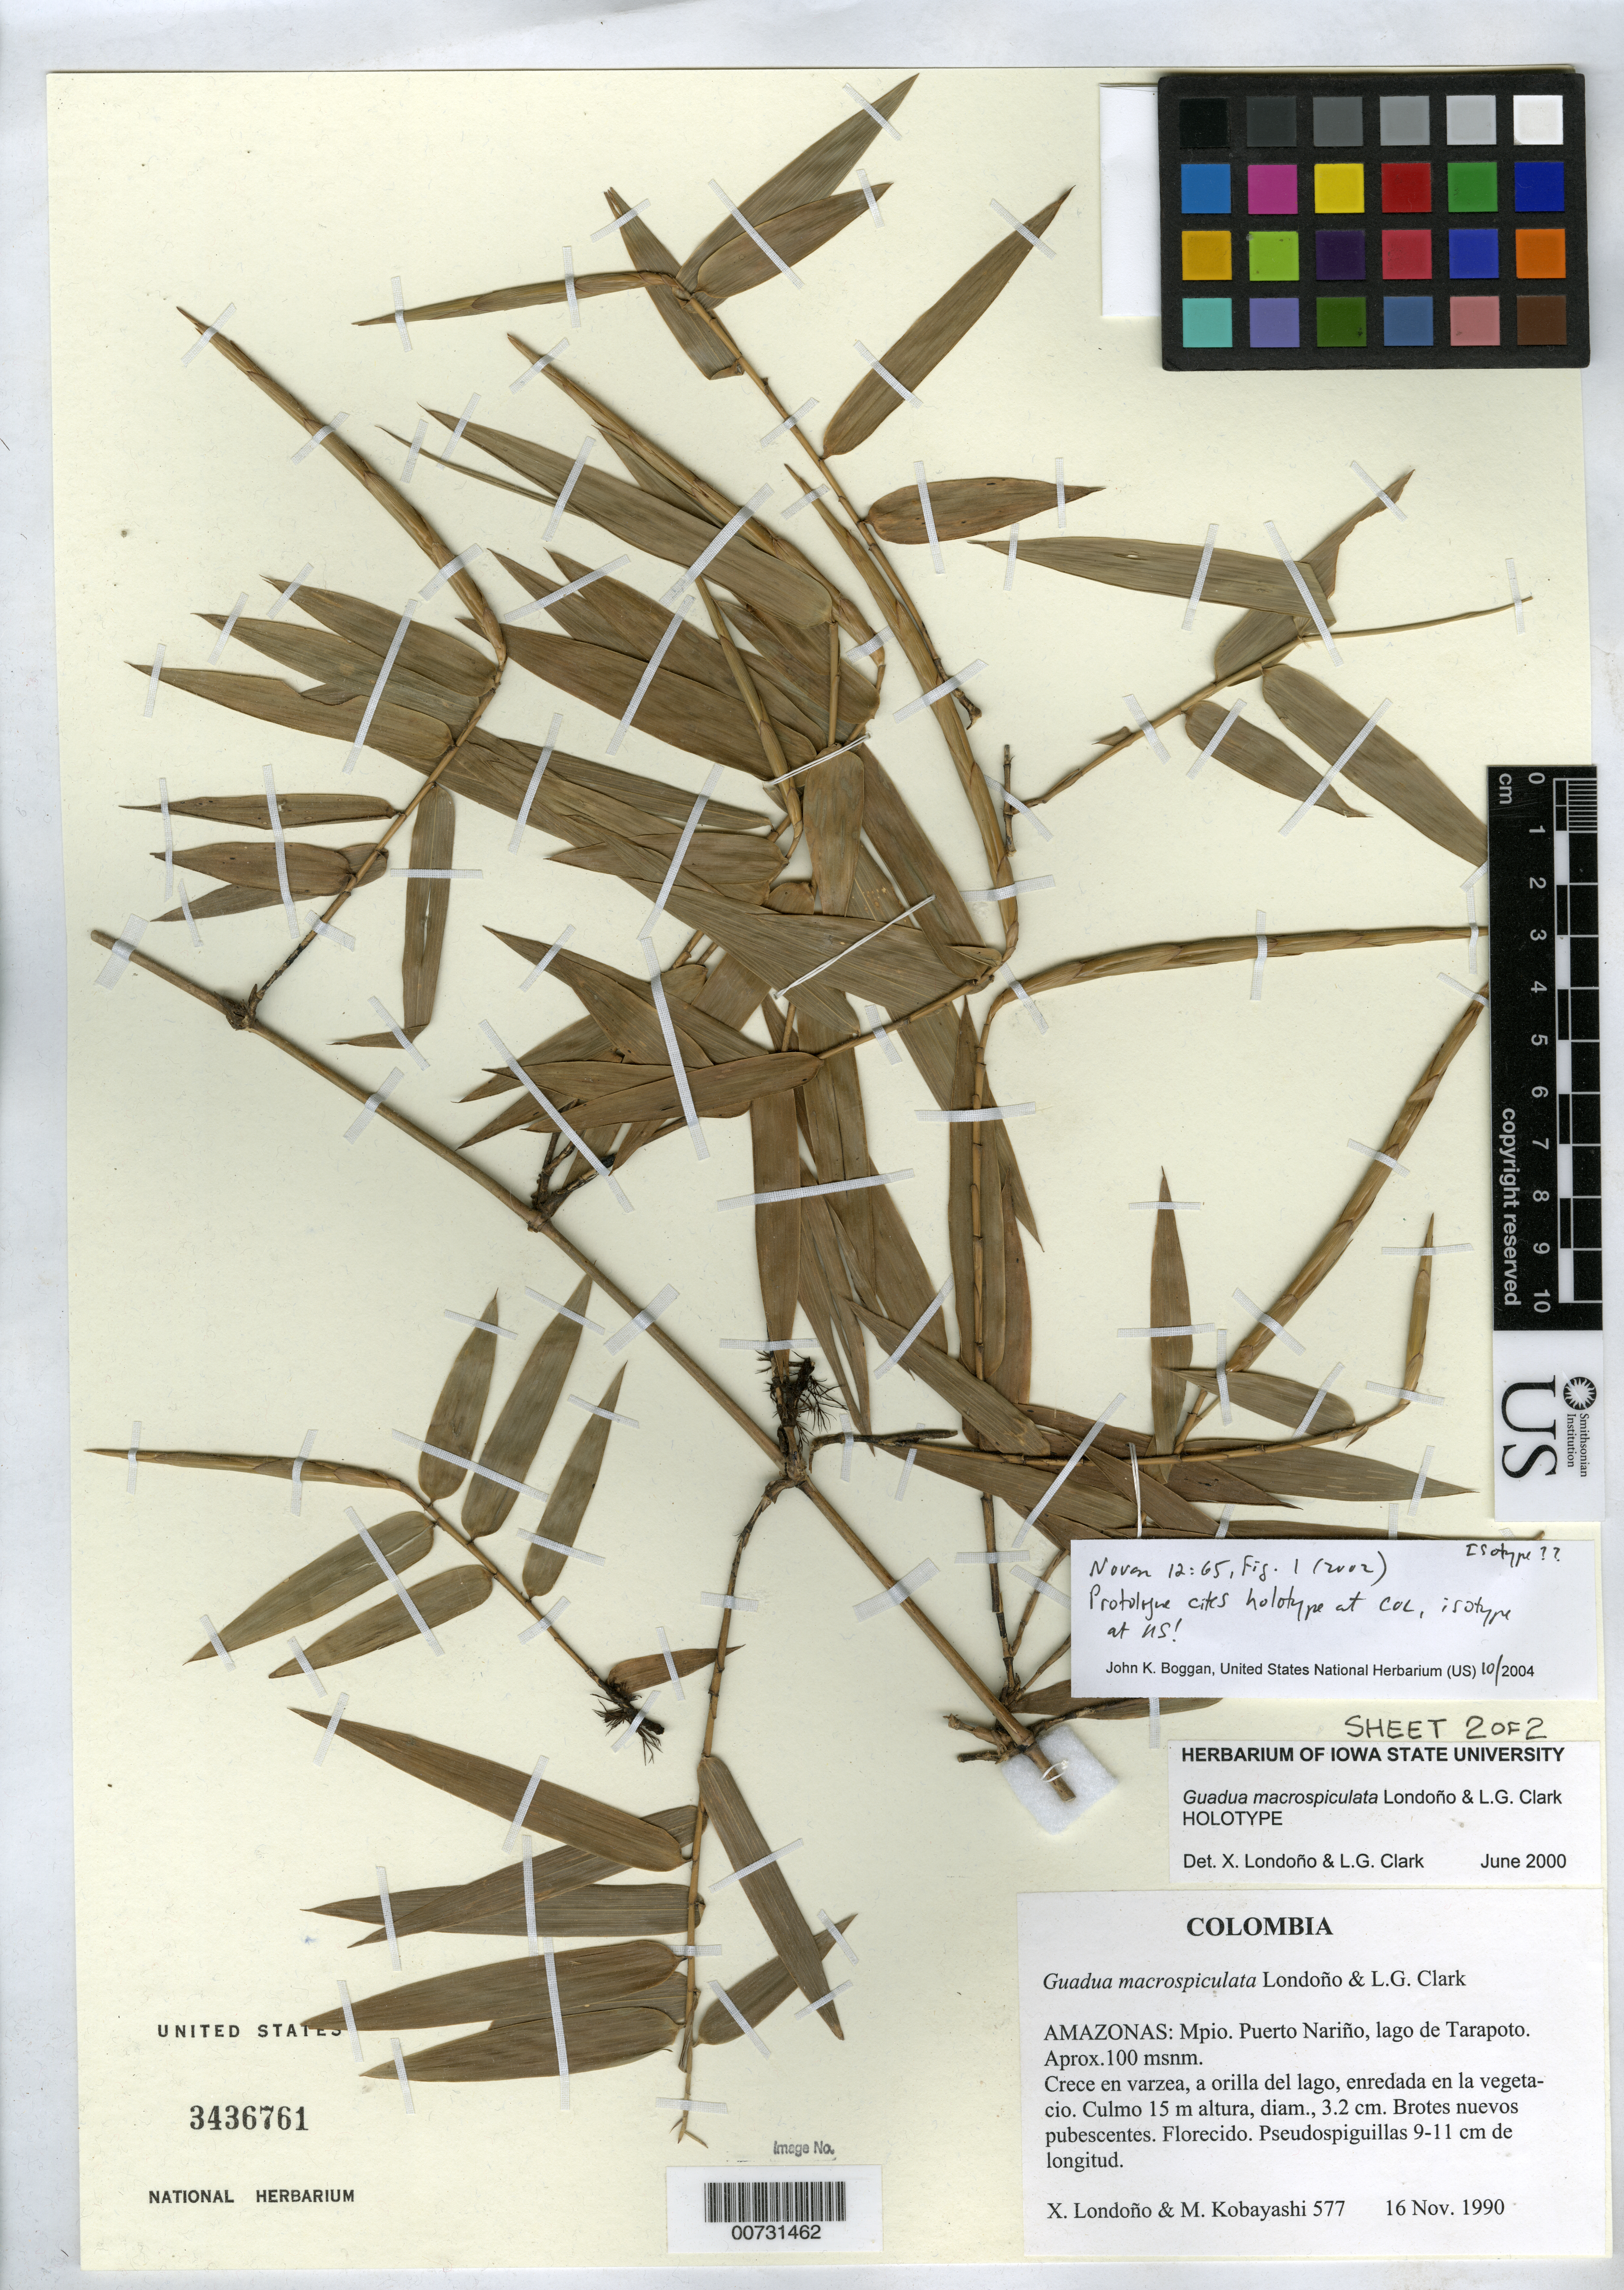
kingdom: Plantae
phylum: Tracheophyta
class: Liliopsida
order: Poales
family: Poaceae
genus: Guadua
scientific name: Guadua macrospiculata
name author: Londoño & L.G. Clark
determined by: Londoño, X.; Clark, L. G.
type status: Isotype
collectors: X. Londoño & M. Kobayashi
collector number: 577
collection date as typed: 16 Nov 1990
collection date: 1990-11-16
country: Colombia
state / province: Amazônas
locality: Amazonas: Mpio. Puerto Nariño, lago de Tarapoto.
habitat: Crece en varzea, a orilla del lago, enredada en la vegetacio.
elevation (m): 100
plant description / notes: US sheet annotated by taxon authors as holotype, but protologue cites holotype at COL, isotype at US.; Mounted on 2 sheets.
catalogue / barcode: US 3436761